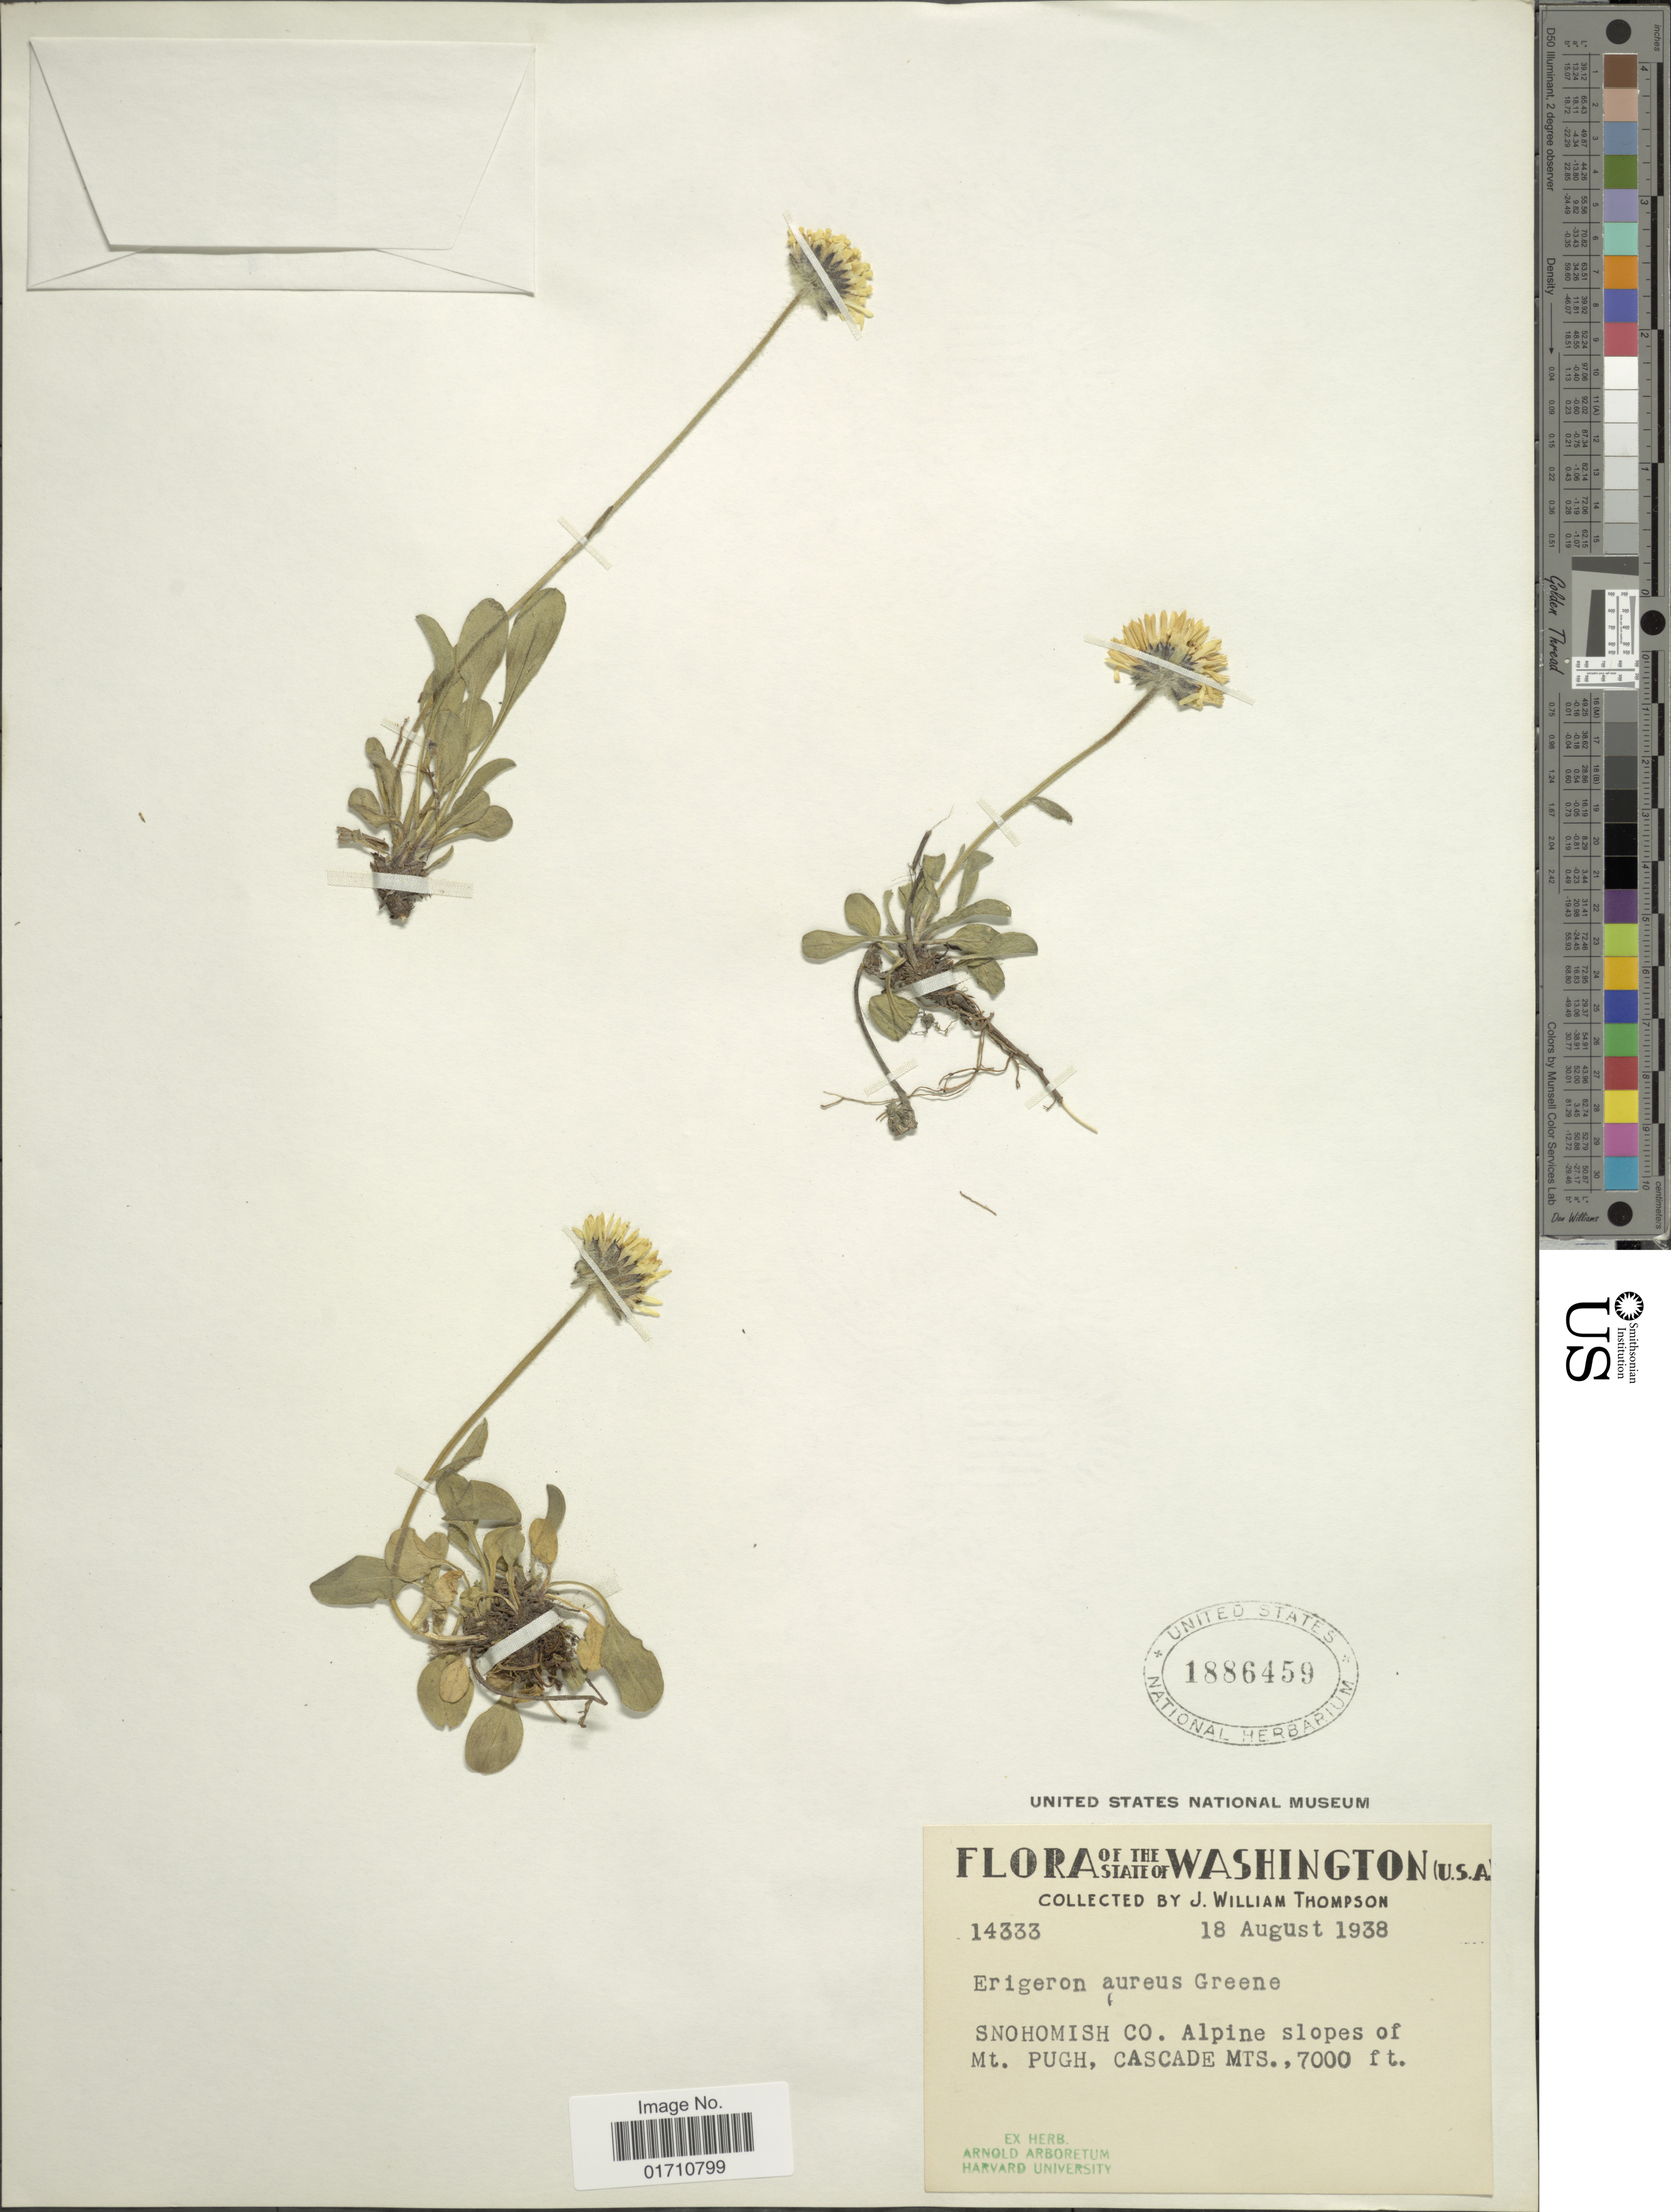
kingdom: Plantae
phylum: Tracheophyta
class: Magnoliopsida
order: Asterales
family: Asteraceae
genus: Erigeron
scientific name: Erigeron aureus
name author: Greene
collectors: J. W. Thompson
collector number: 14333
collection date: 1938-08-18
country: United States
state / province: Washington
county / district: Snohomish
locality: Snohomish Co. Alpine slopes of Mt. Pugh, Cascade Mts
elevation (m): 2134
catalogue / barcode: US 1886459